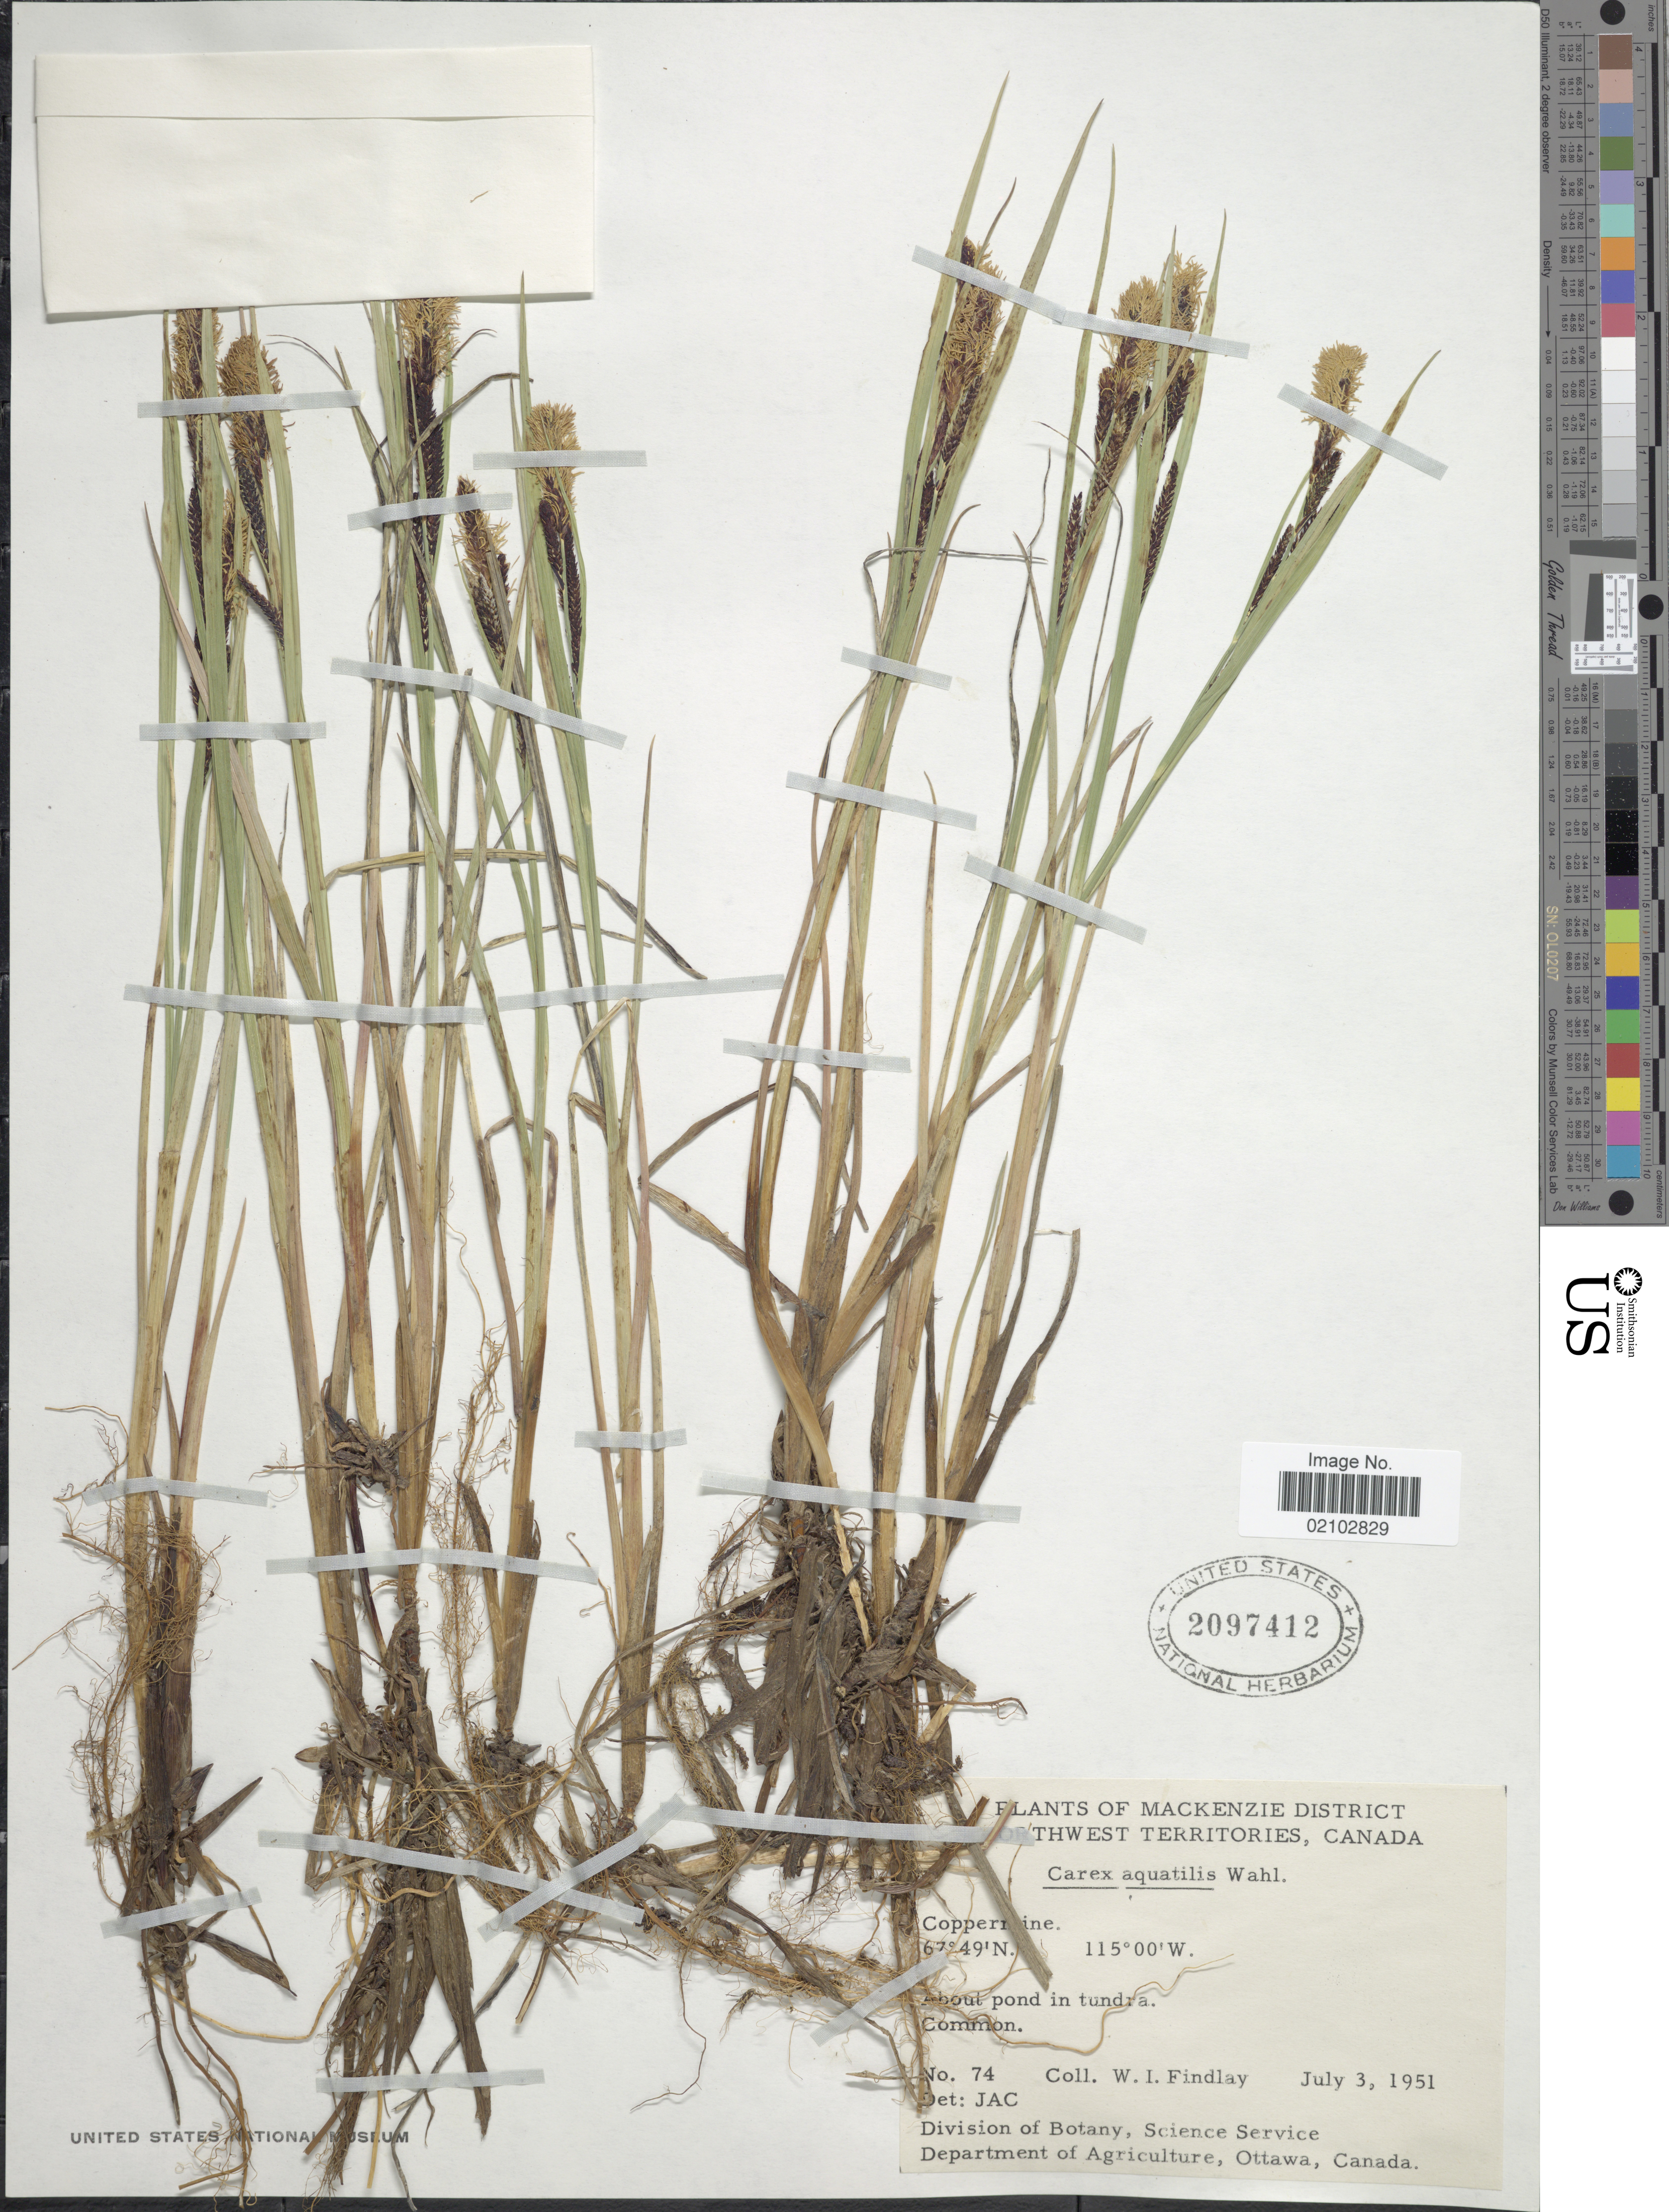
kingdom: Plantae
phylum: Tracheophyta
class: Liliopsida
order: Poales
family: Cyperaceae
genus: Carex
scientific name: Carex aquatilis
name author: Wahlenb.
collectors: W. Findlay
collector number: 74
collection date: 1951-07-03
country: Canada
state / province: Northwest Territories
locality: Mackenzie District, about pond in tundra.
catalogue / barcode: US 2097412